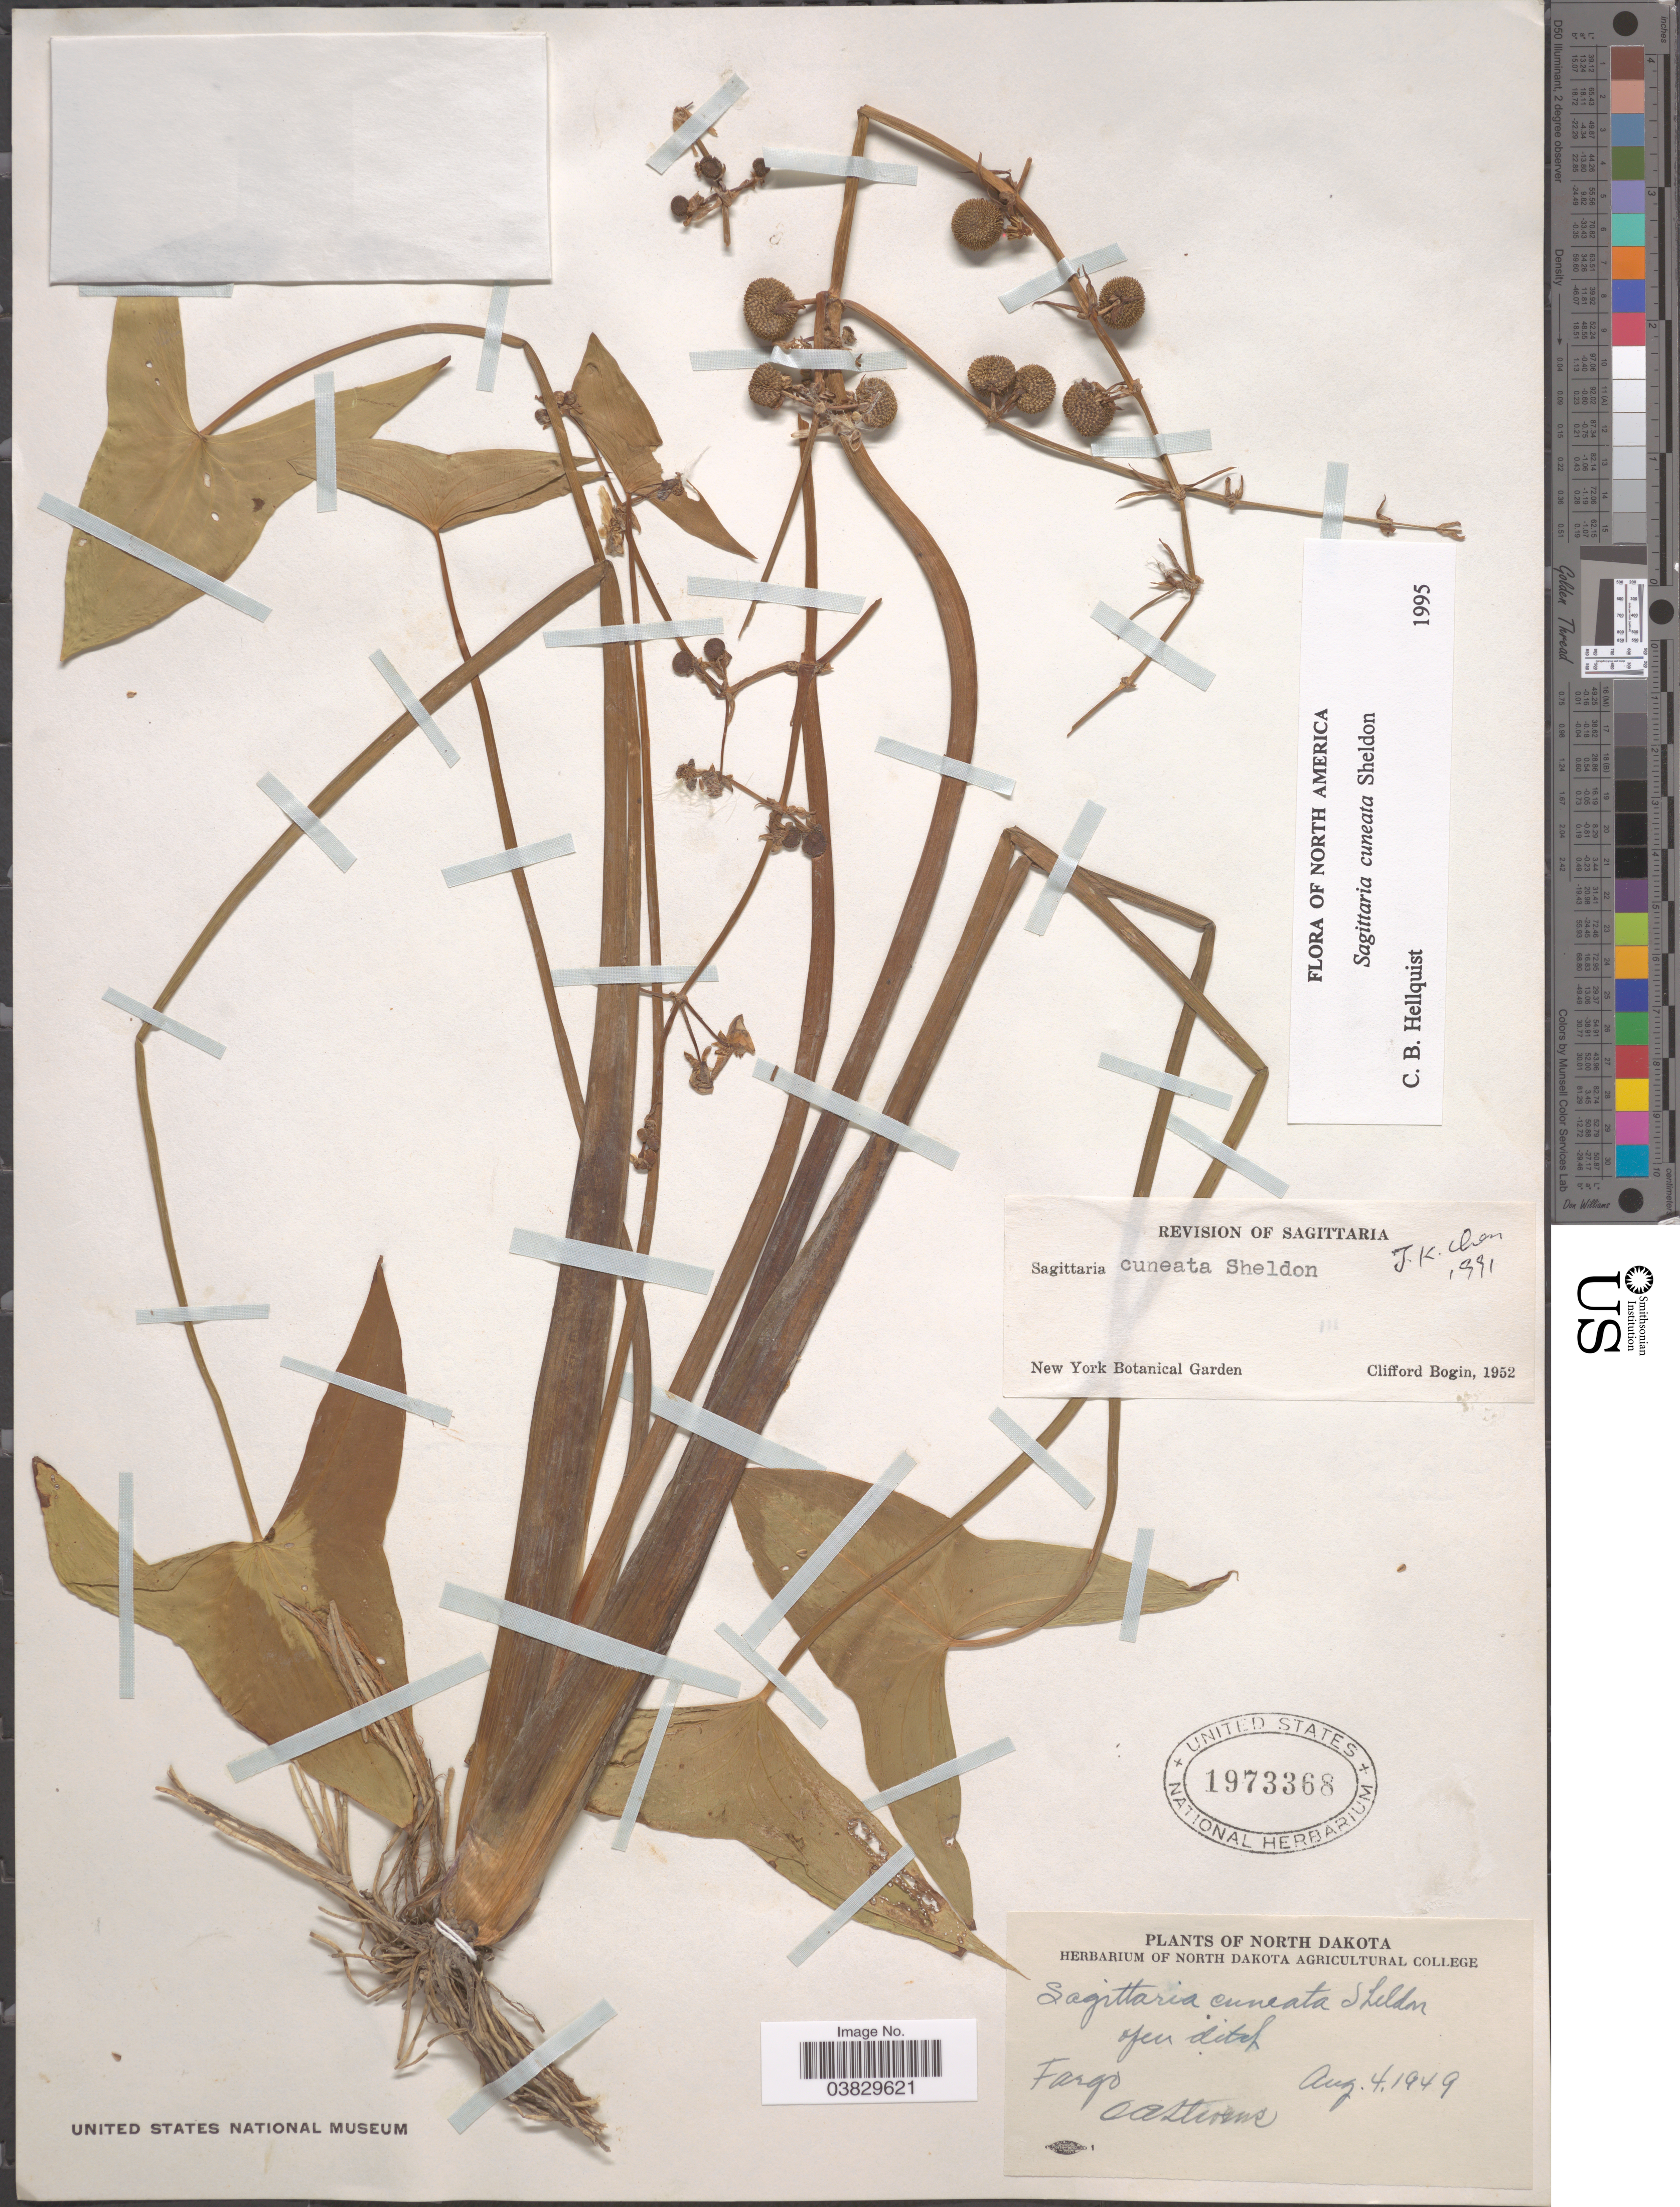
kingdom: Plantae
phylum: Tracheophyta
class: Liliopsida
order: Alismatales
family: Alismataceae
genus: Sagittaria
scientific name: Sagittaria cuneata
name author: E. Sheld.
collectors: O. A. Stevens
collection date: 1949-08-04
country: United States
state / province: North Dakota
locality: Fargo.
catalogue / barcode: US 1973368